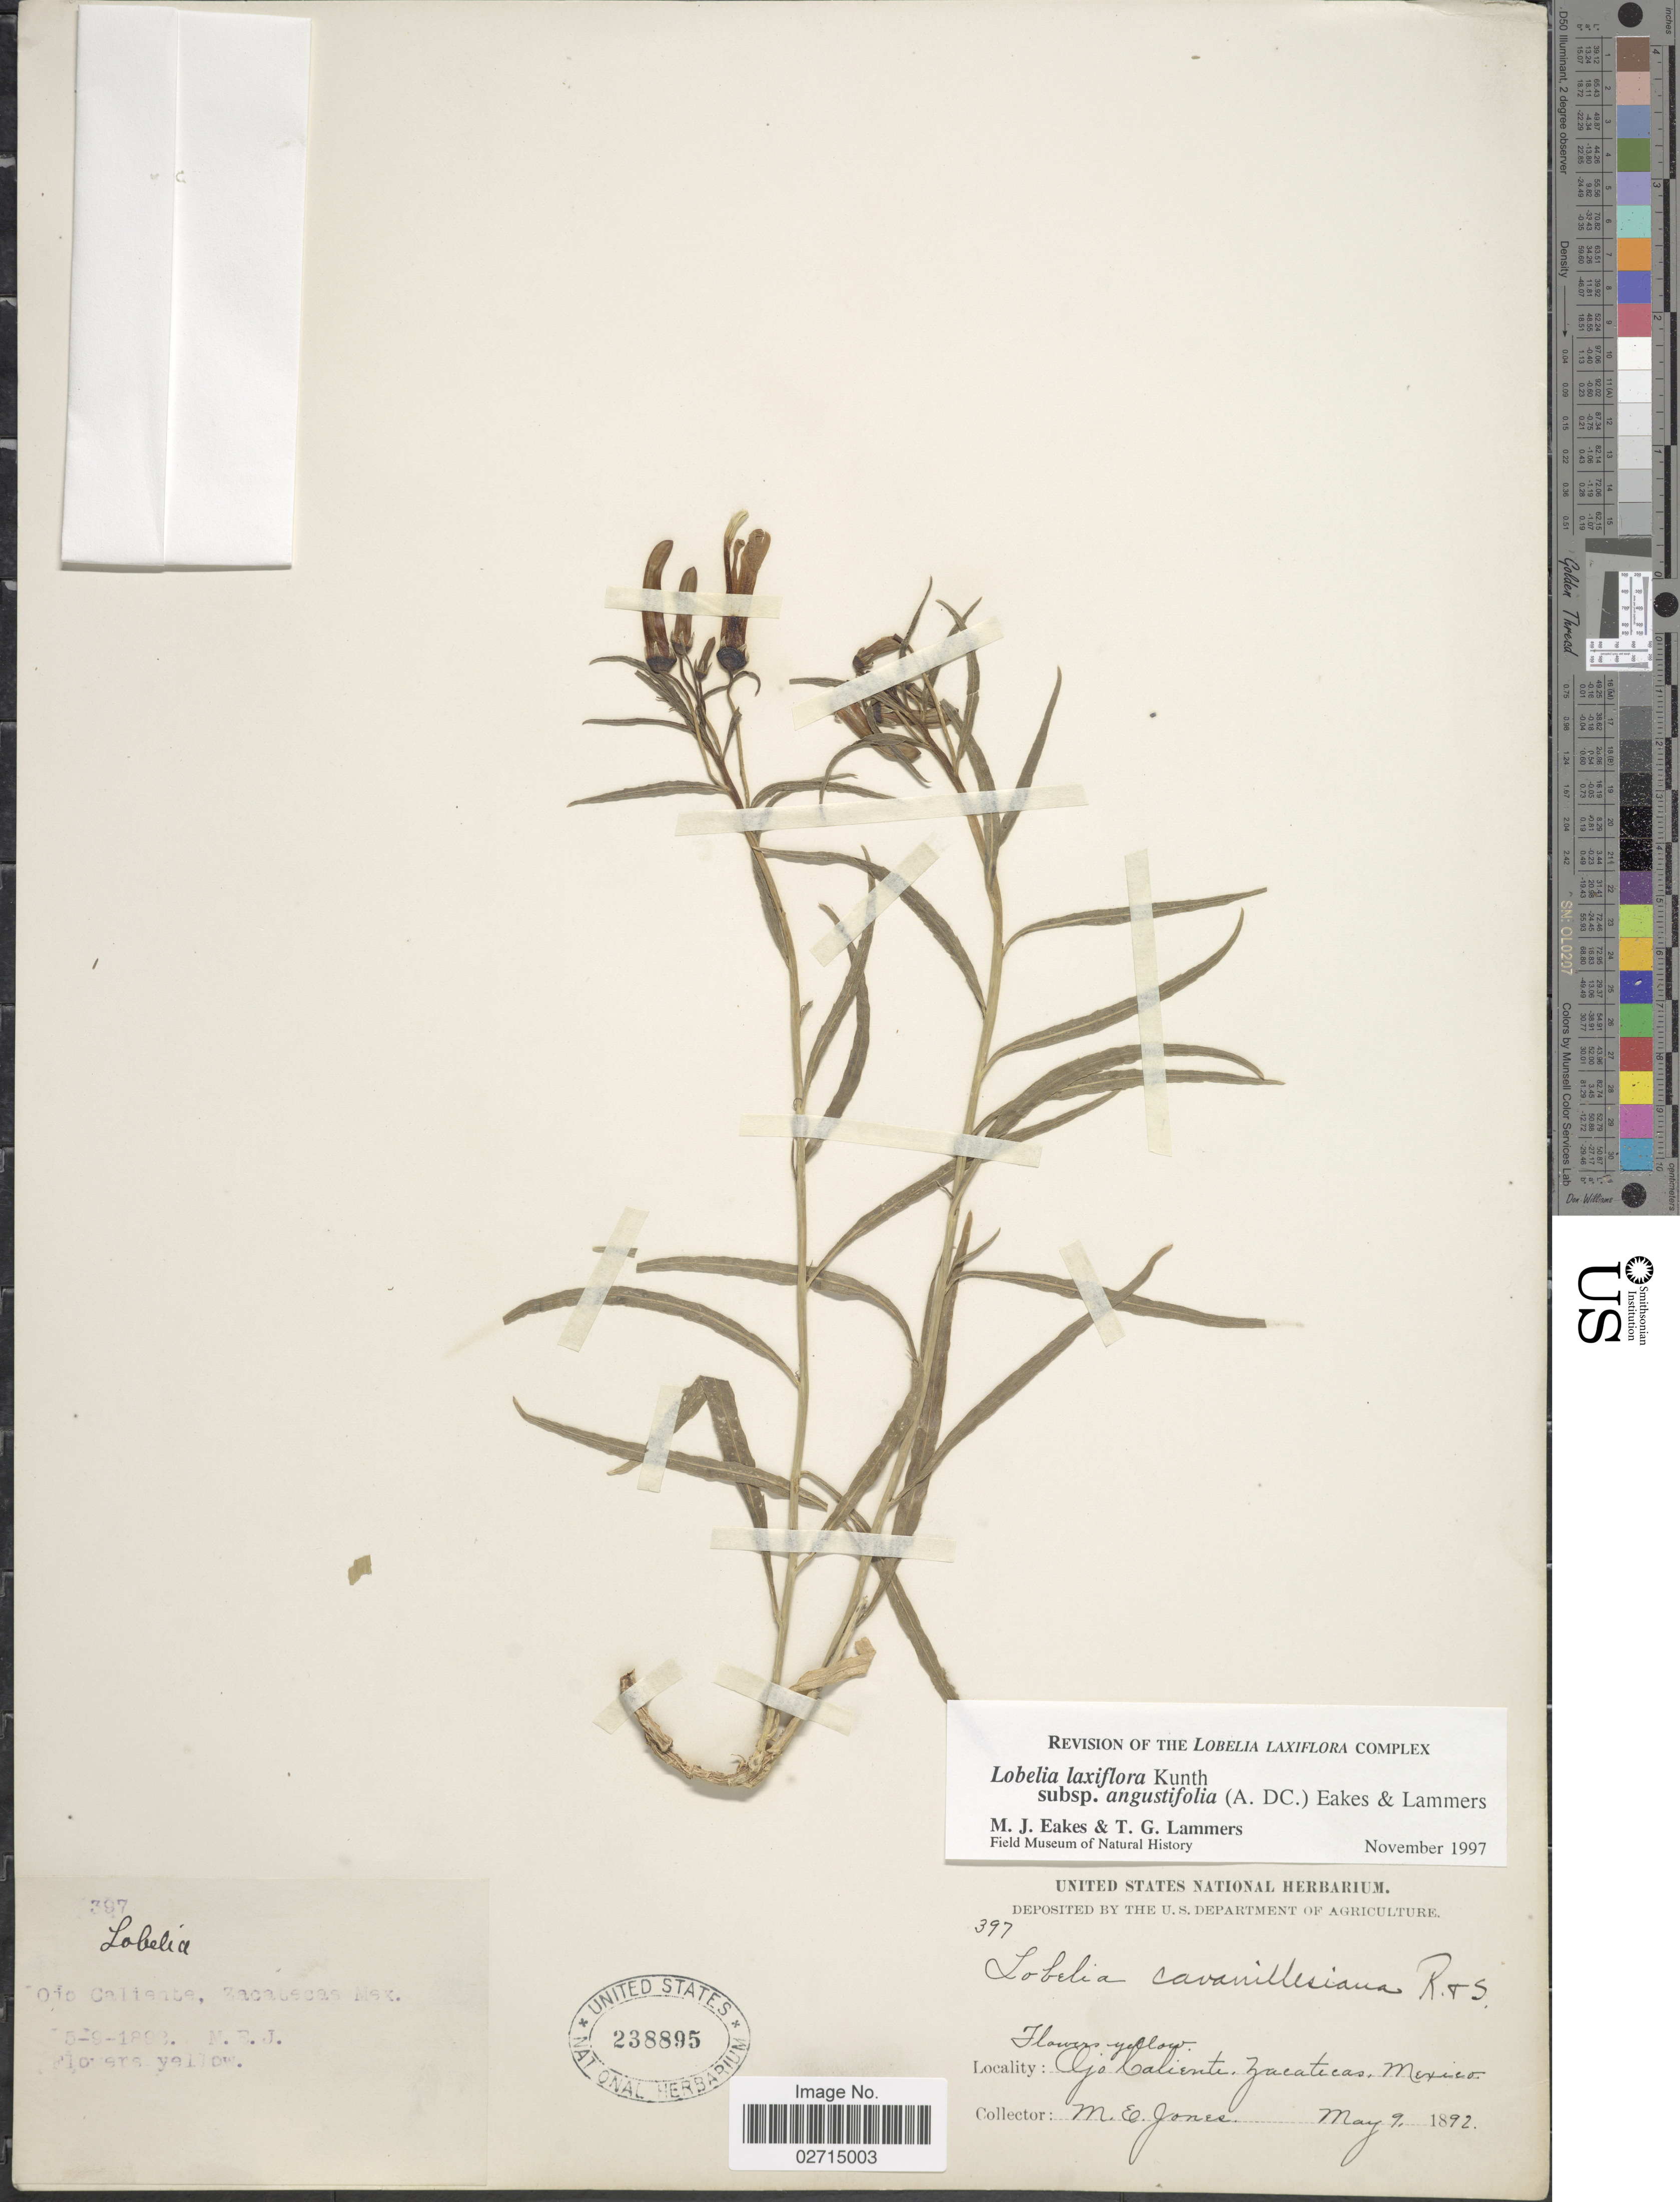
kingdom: Plantae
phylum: Tracheophyta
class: Magnoliopsida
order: Asterales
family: Campanulaceae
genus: Leptocodon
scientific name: Leptocodon laxiflora var. angustifolia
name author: A. DC.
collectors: M. E. Jones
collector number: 397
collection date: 1892-05-09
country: Mexico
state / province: Zacatecas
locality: Ojo Caliente, Zacatecas, Mexico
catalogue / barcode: US 238895